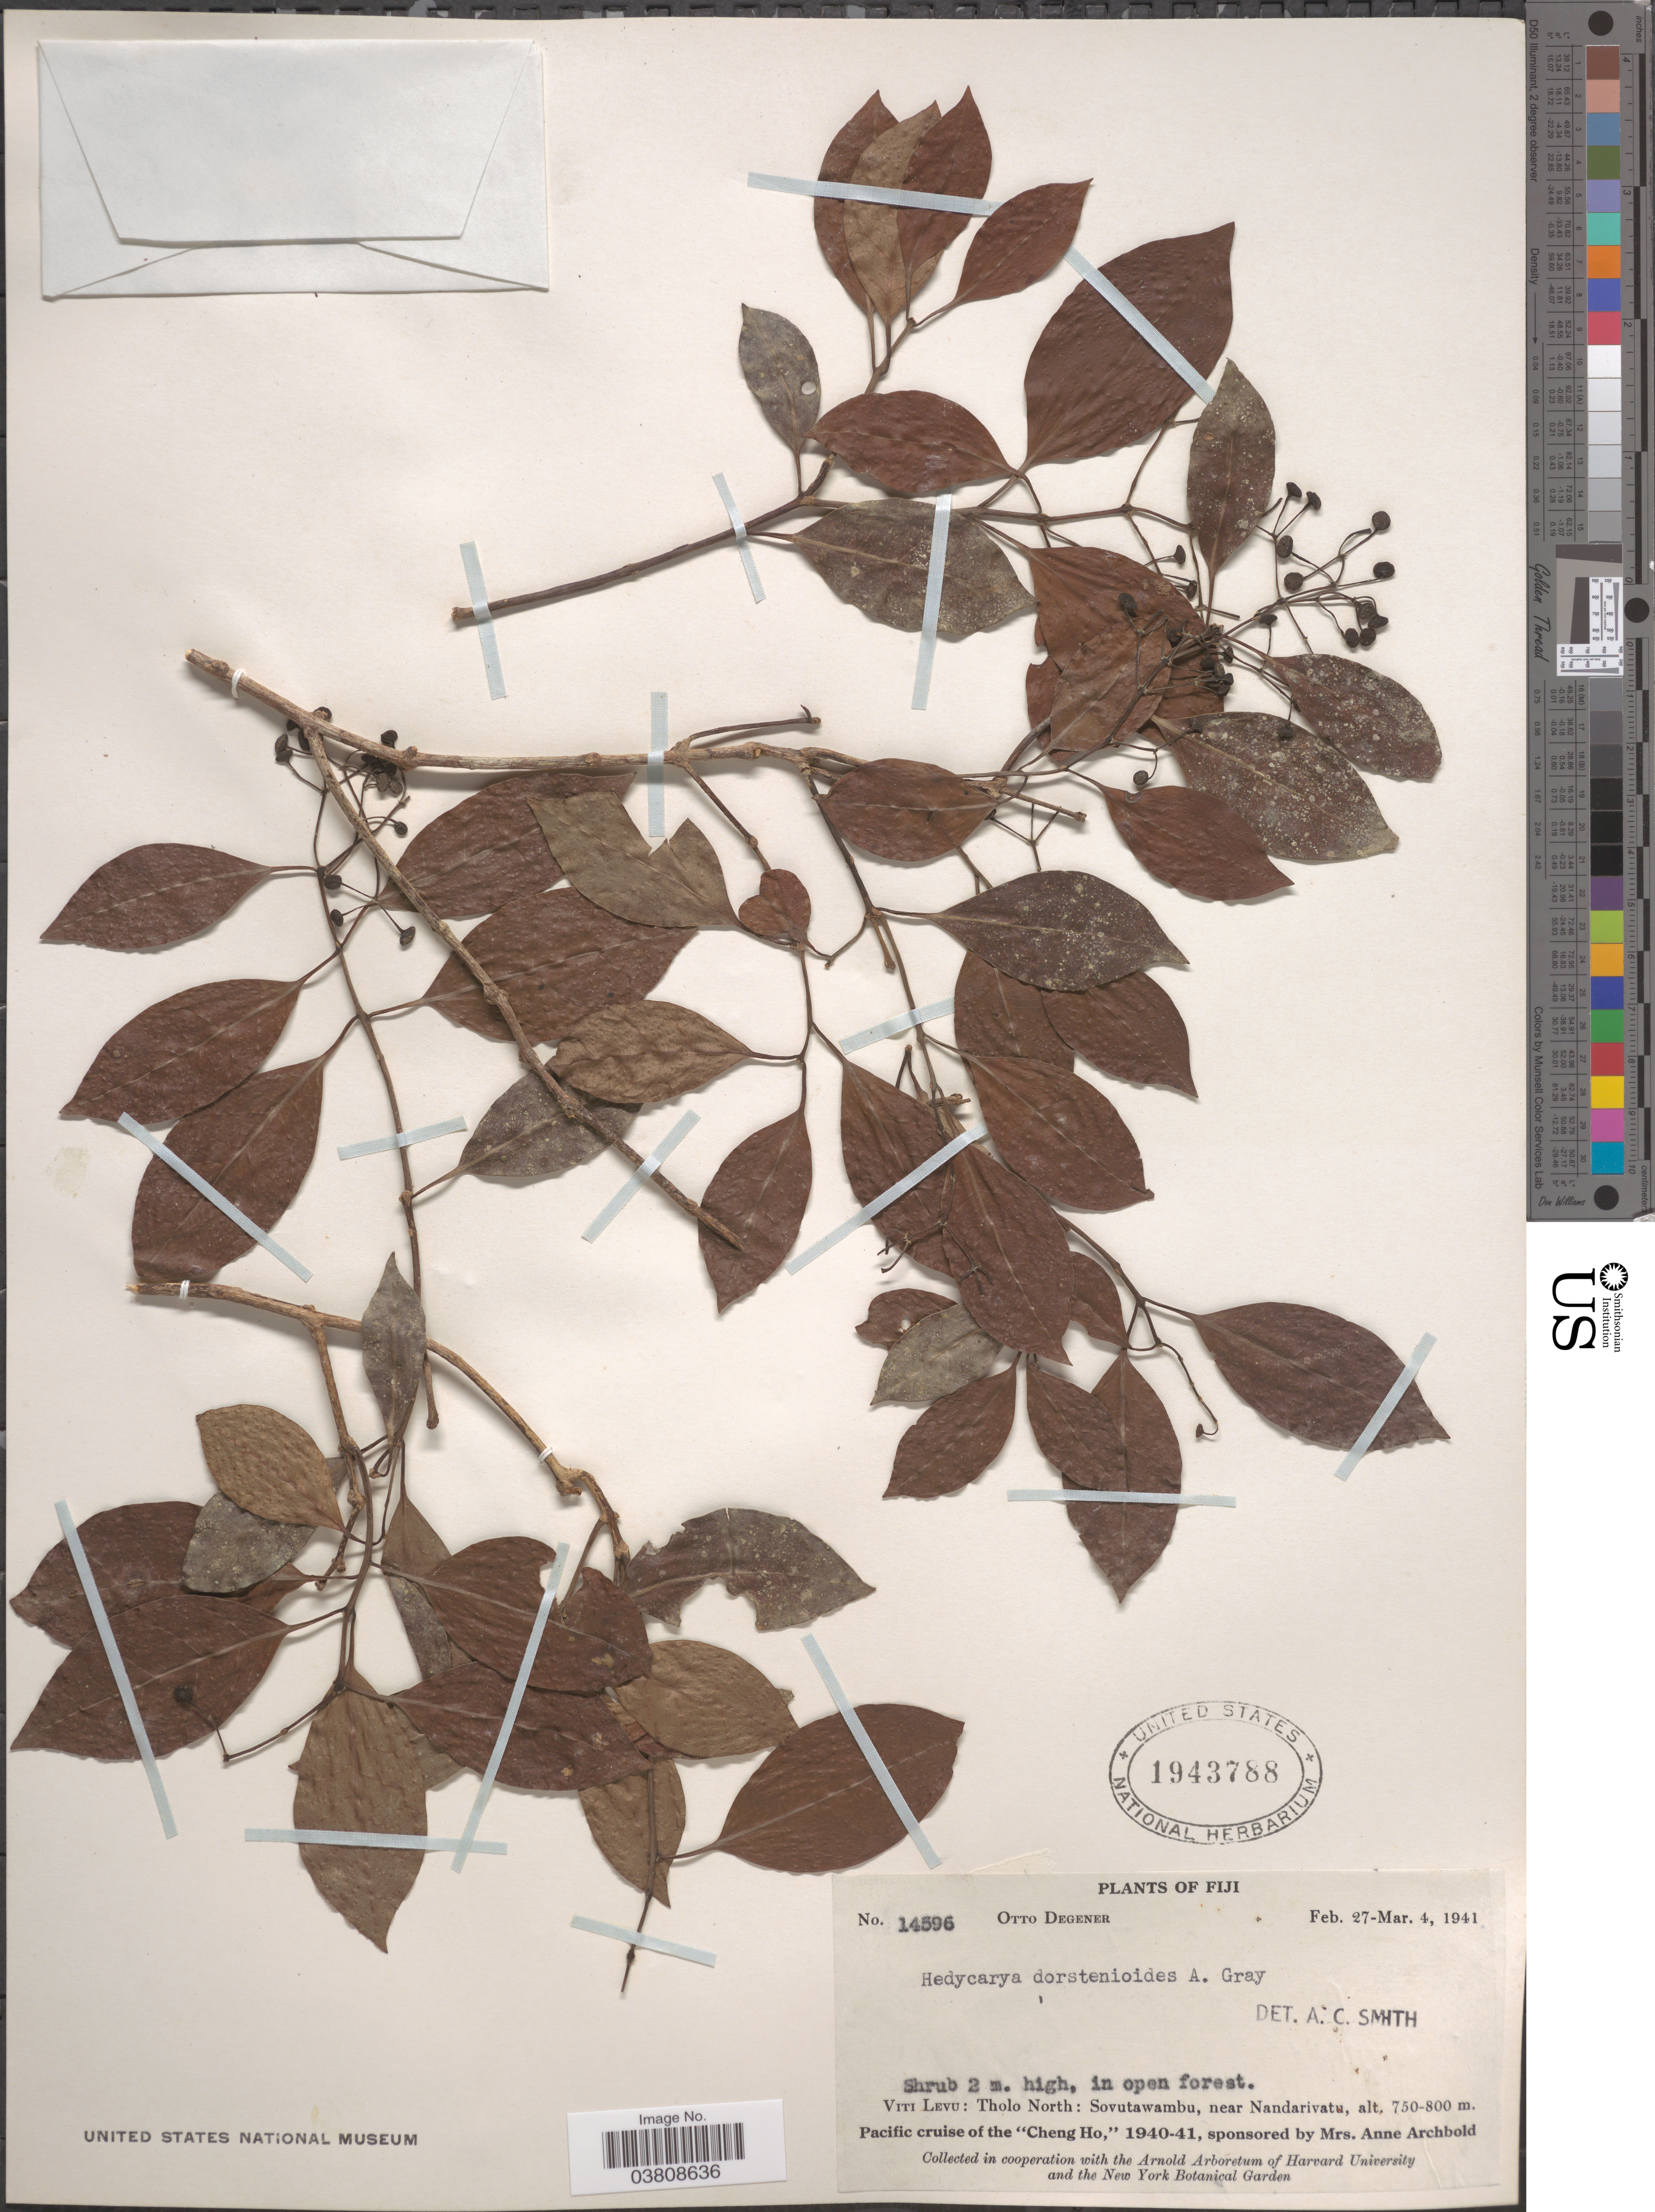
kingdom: Plantae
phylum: Tracheophyta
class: Magnoliopsida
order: Laurales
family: Monimiaceae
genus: Hedycarya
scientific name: Hedycarya dorstenioides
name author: A. Gray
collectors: O. Degener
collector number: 14396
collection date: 1941-02-27/1941-03-04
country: Fiji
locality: Viti Levu: Tholo North: Sovutawambu, near Nandarivatu.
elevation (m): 750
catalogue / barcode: US 1943788